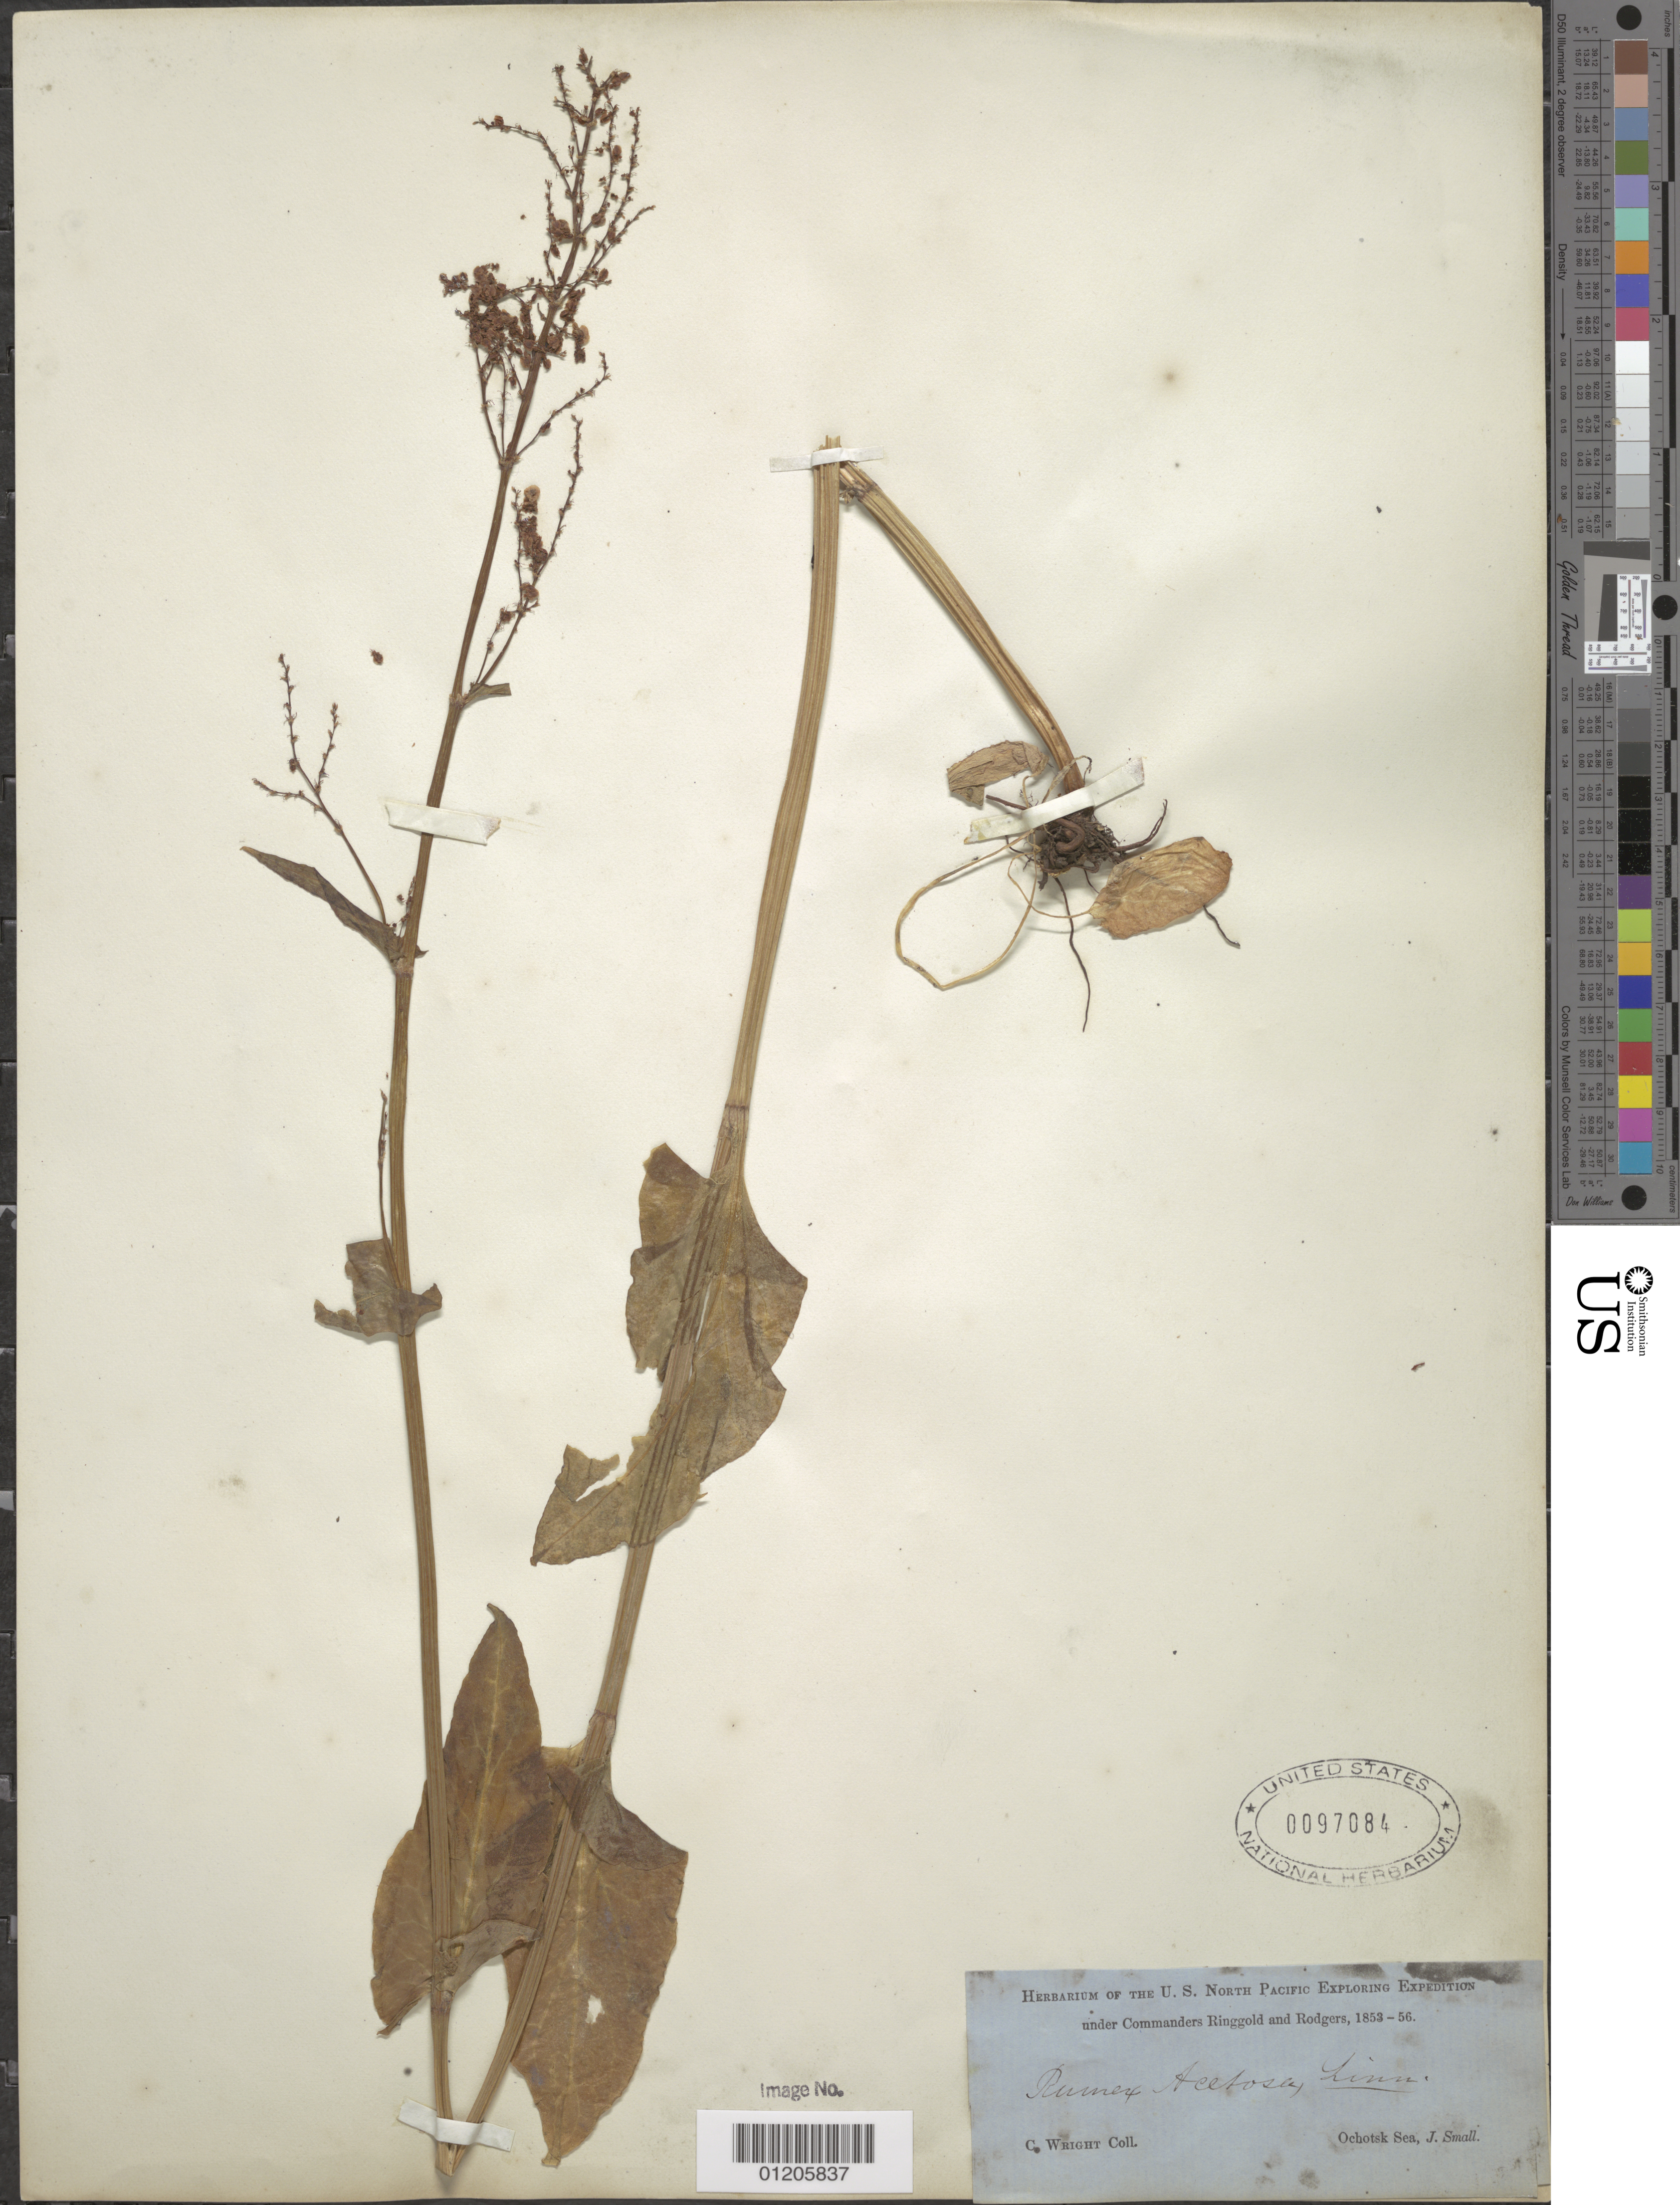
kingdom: Plantae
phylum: Tracheophyta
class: Magnoliopsida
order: Caryophyllales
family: Polygonaceae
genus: Rumex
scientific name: Rumex acetosa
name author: L.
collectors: C. Wright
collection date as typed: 1853 to -- --- 1856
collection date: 1853/1856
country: Russian Federation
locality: Ochotsk Sea.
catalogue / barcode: US 97084